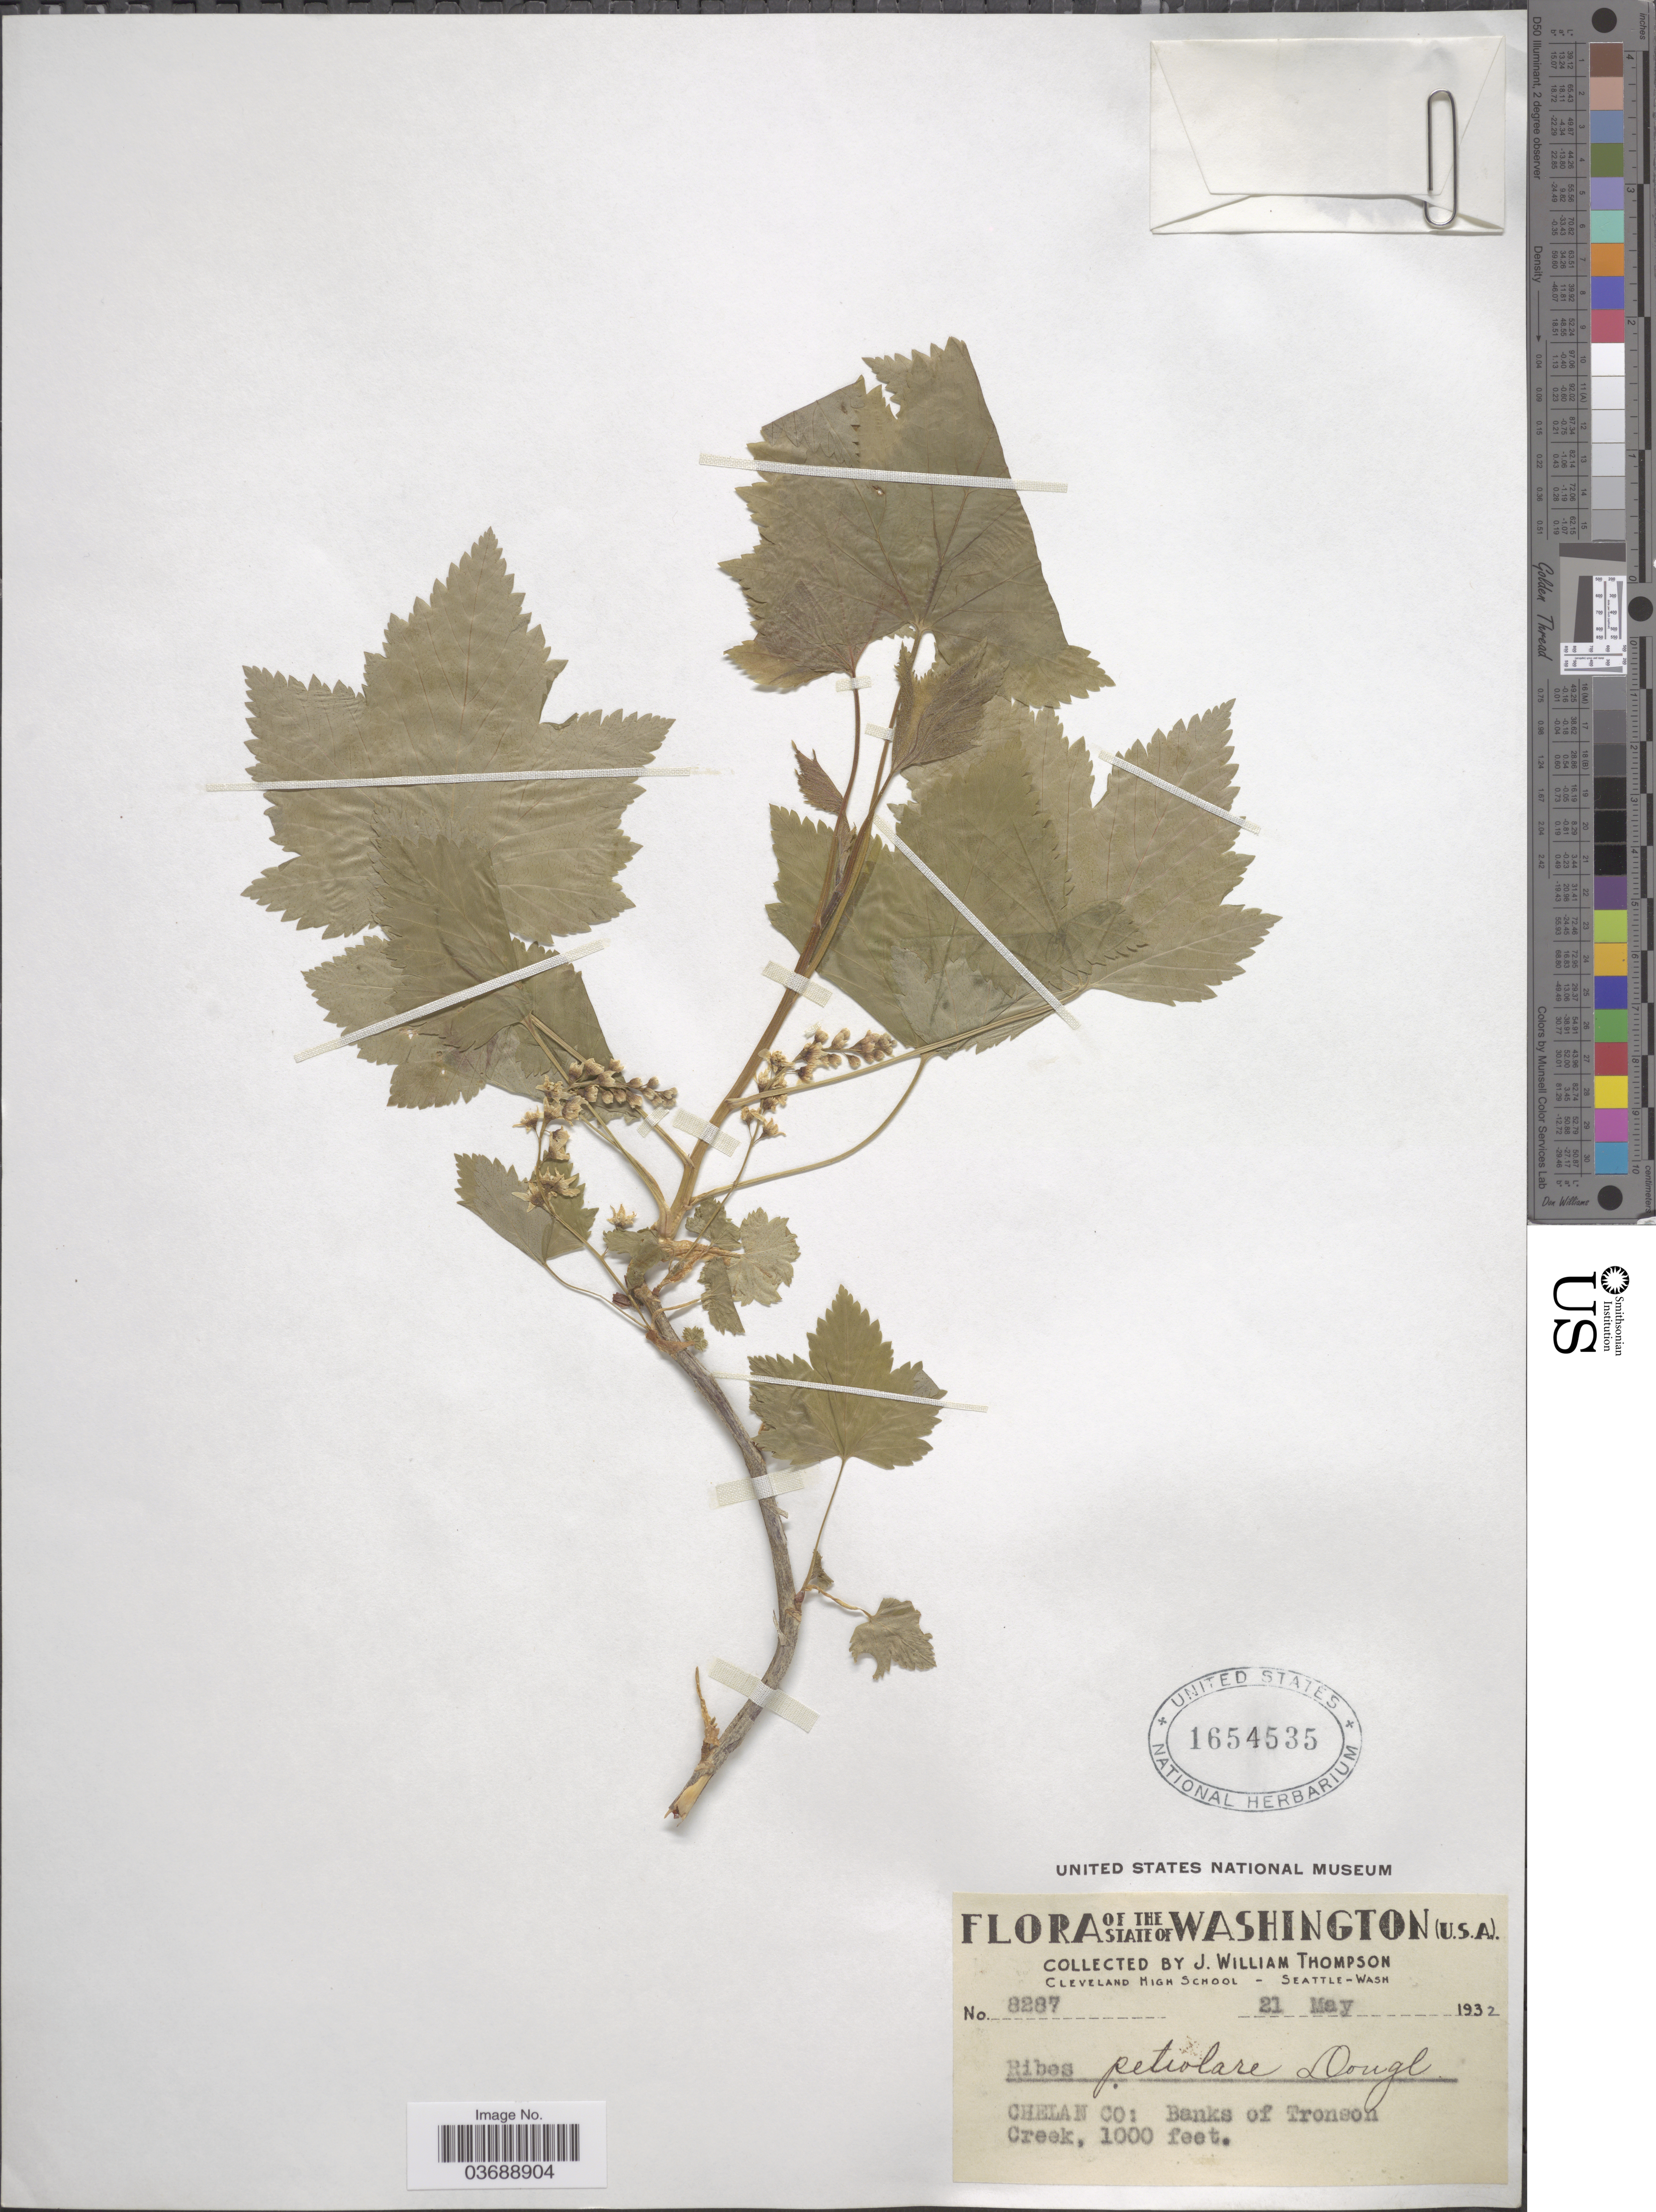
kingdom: Plantae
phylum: Tracheophyta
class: Magnoliopsida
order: Saxifragales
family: Grossulariaceae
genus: Ribes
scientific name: Ribes petiolare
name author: Douglas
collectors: J. W. Thompson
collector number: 8287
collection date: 1932-05-21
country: United States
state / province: Washington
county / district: Chelan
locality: Chelan Co: Banks of Tronson Creek.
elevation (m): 305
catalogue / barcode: US 1654535